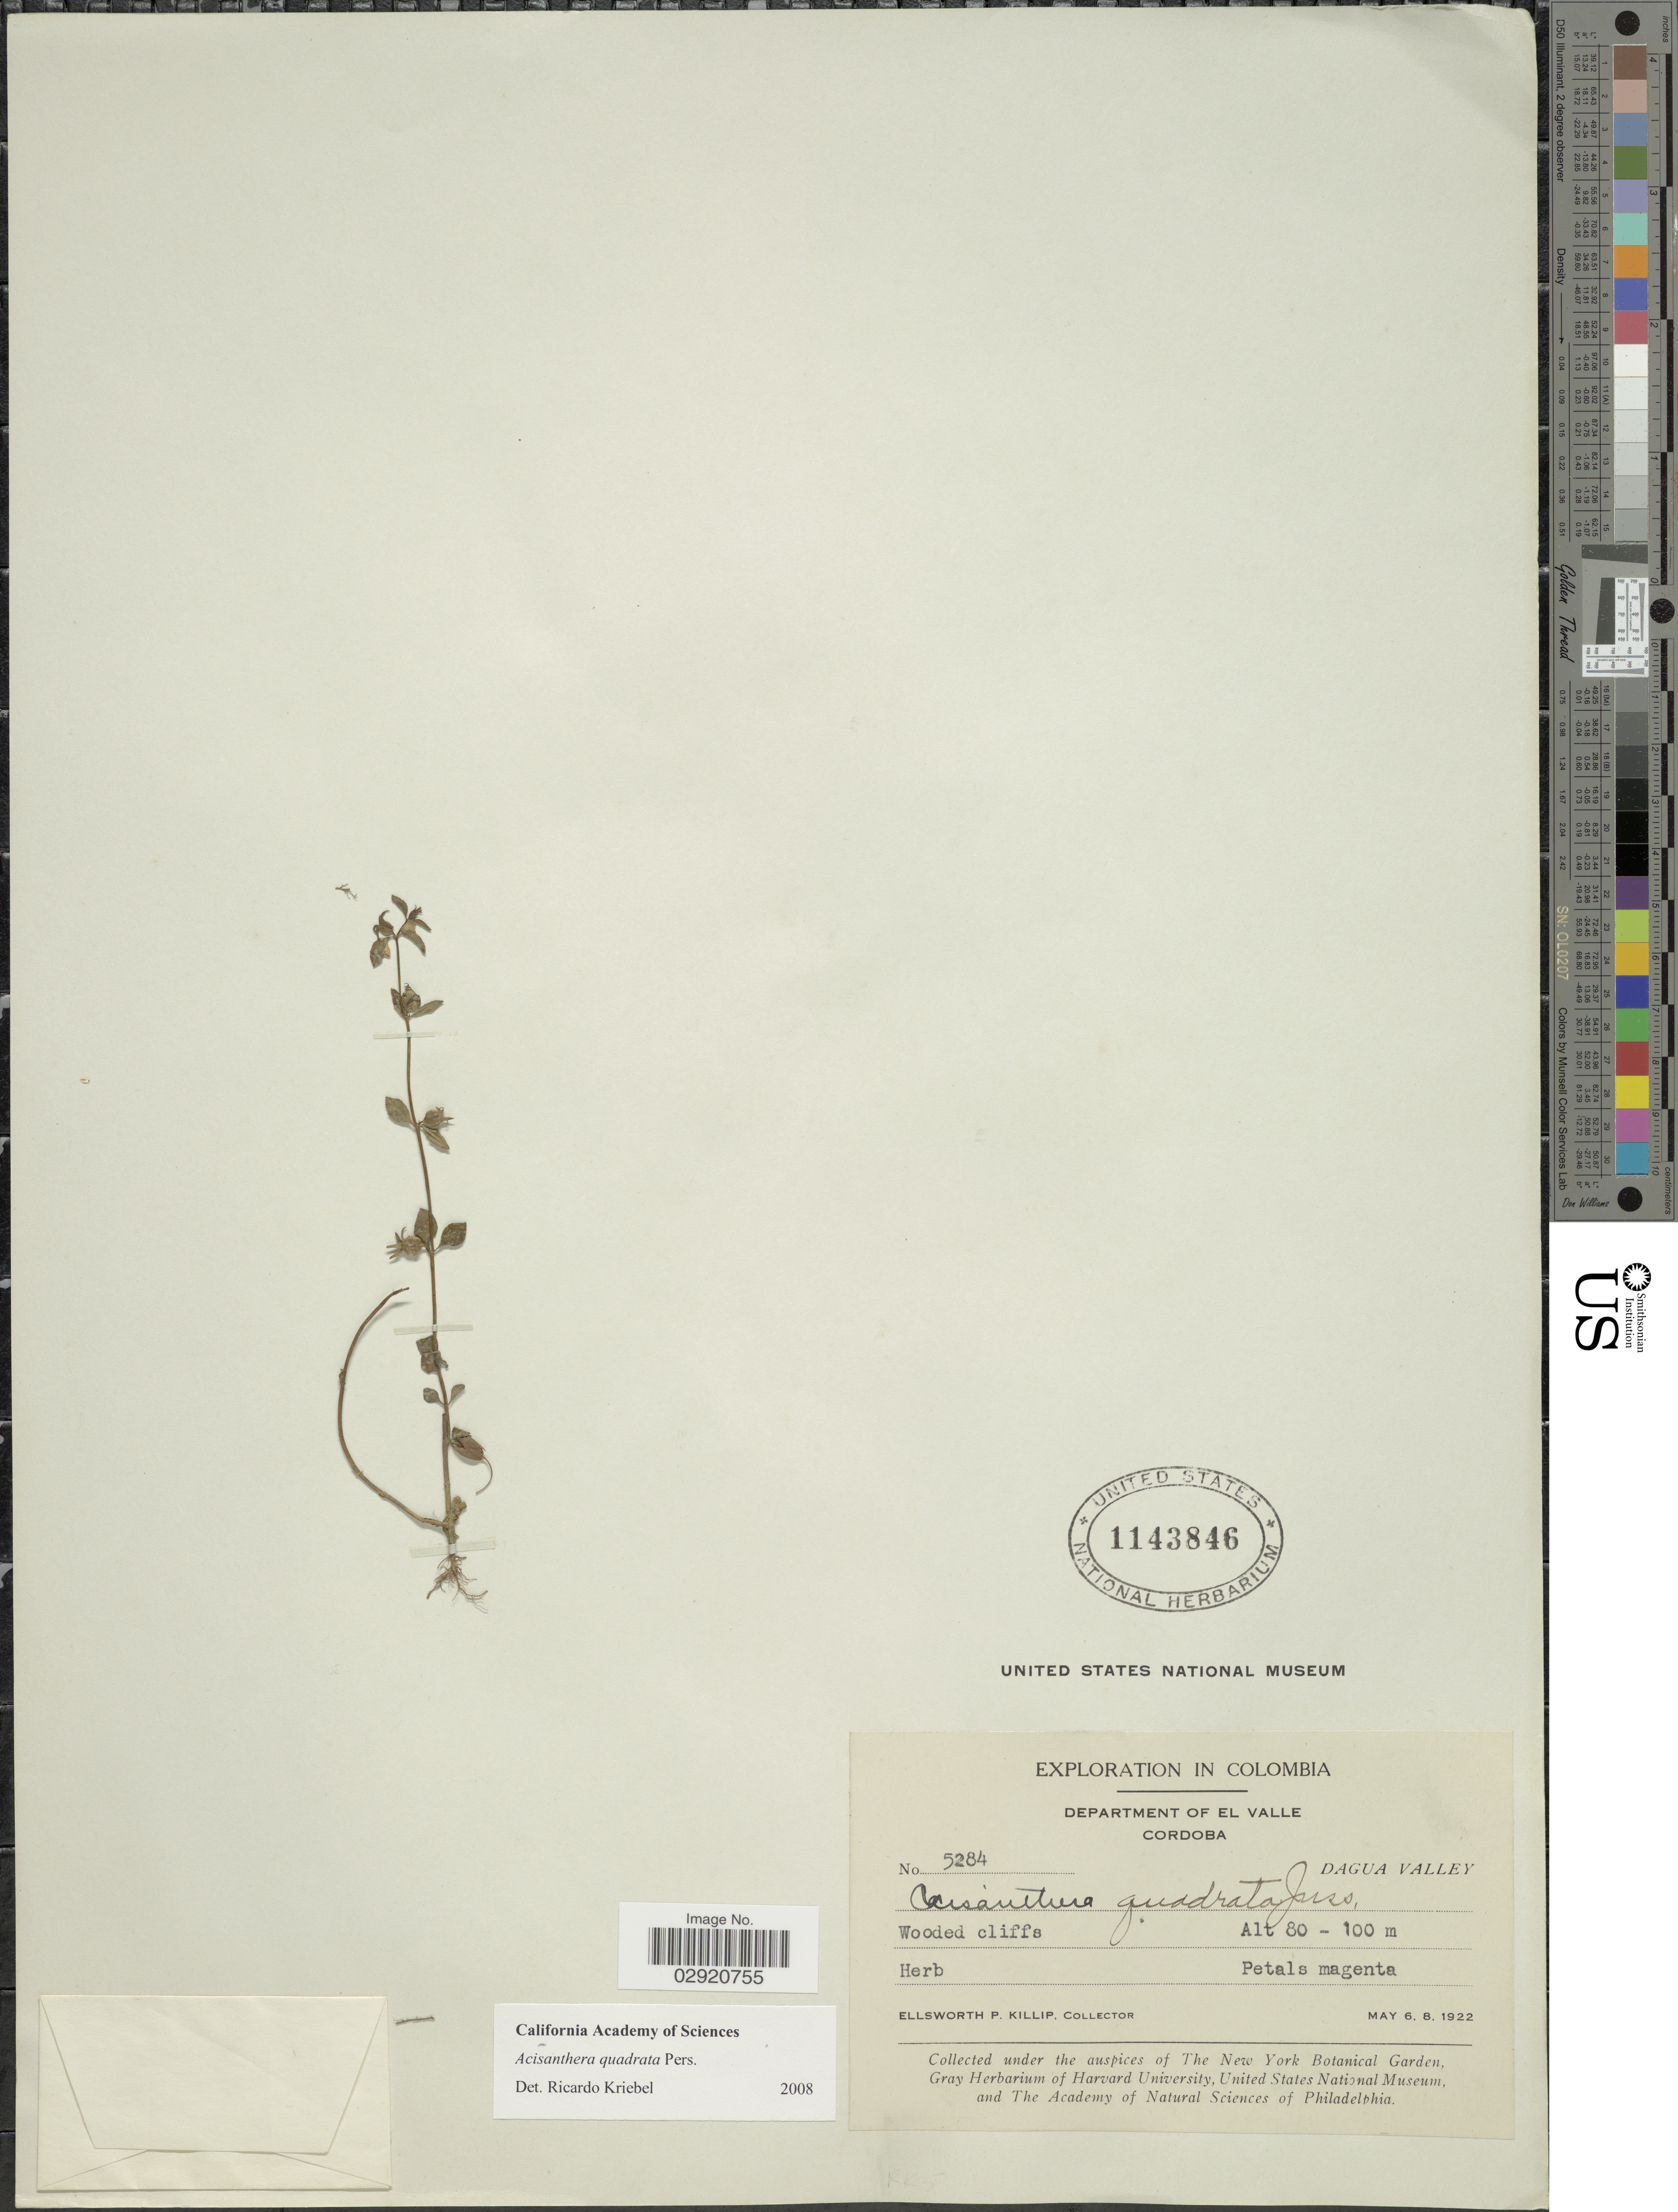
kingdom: Plantae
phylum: Tracheophyta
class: Magnoliopsida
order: Myrtales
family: Melastomataceae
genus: Acisanthera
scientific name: Acisanthera erecta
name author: Gleason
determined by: Nunes da Silva, Diego, (RB), Jardim Botanico do Rio de Janeiro - Herbario (BRAZIL)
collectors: E. P. Killip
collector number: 5284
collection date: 1922-05-06/1922-05-08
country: Colombia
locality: Department of El Valle. Cordoba. Dagua Valley.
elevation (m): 80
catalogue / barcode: US 1143846